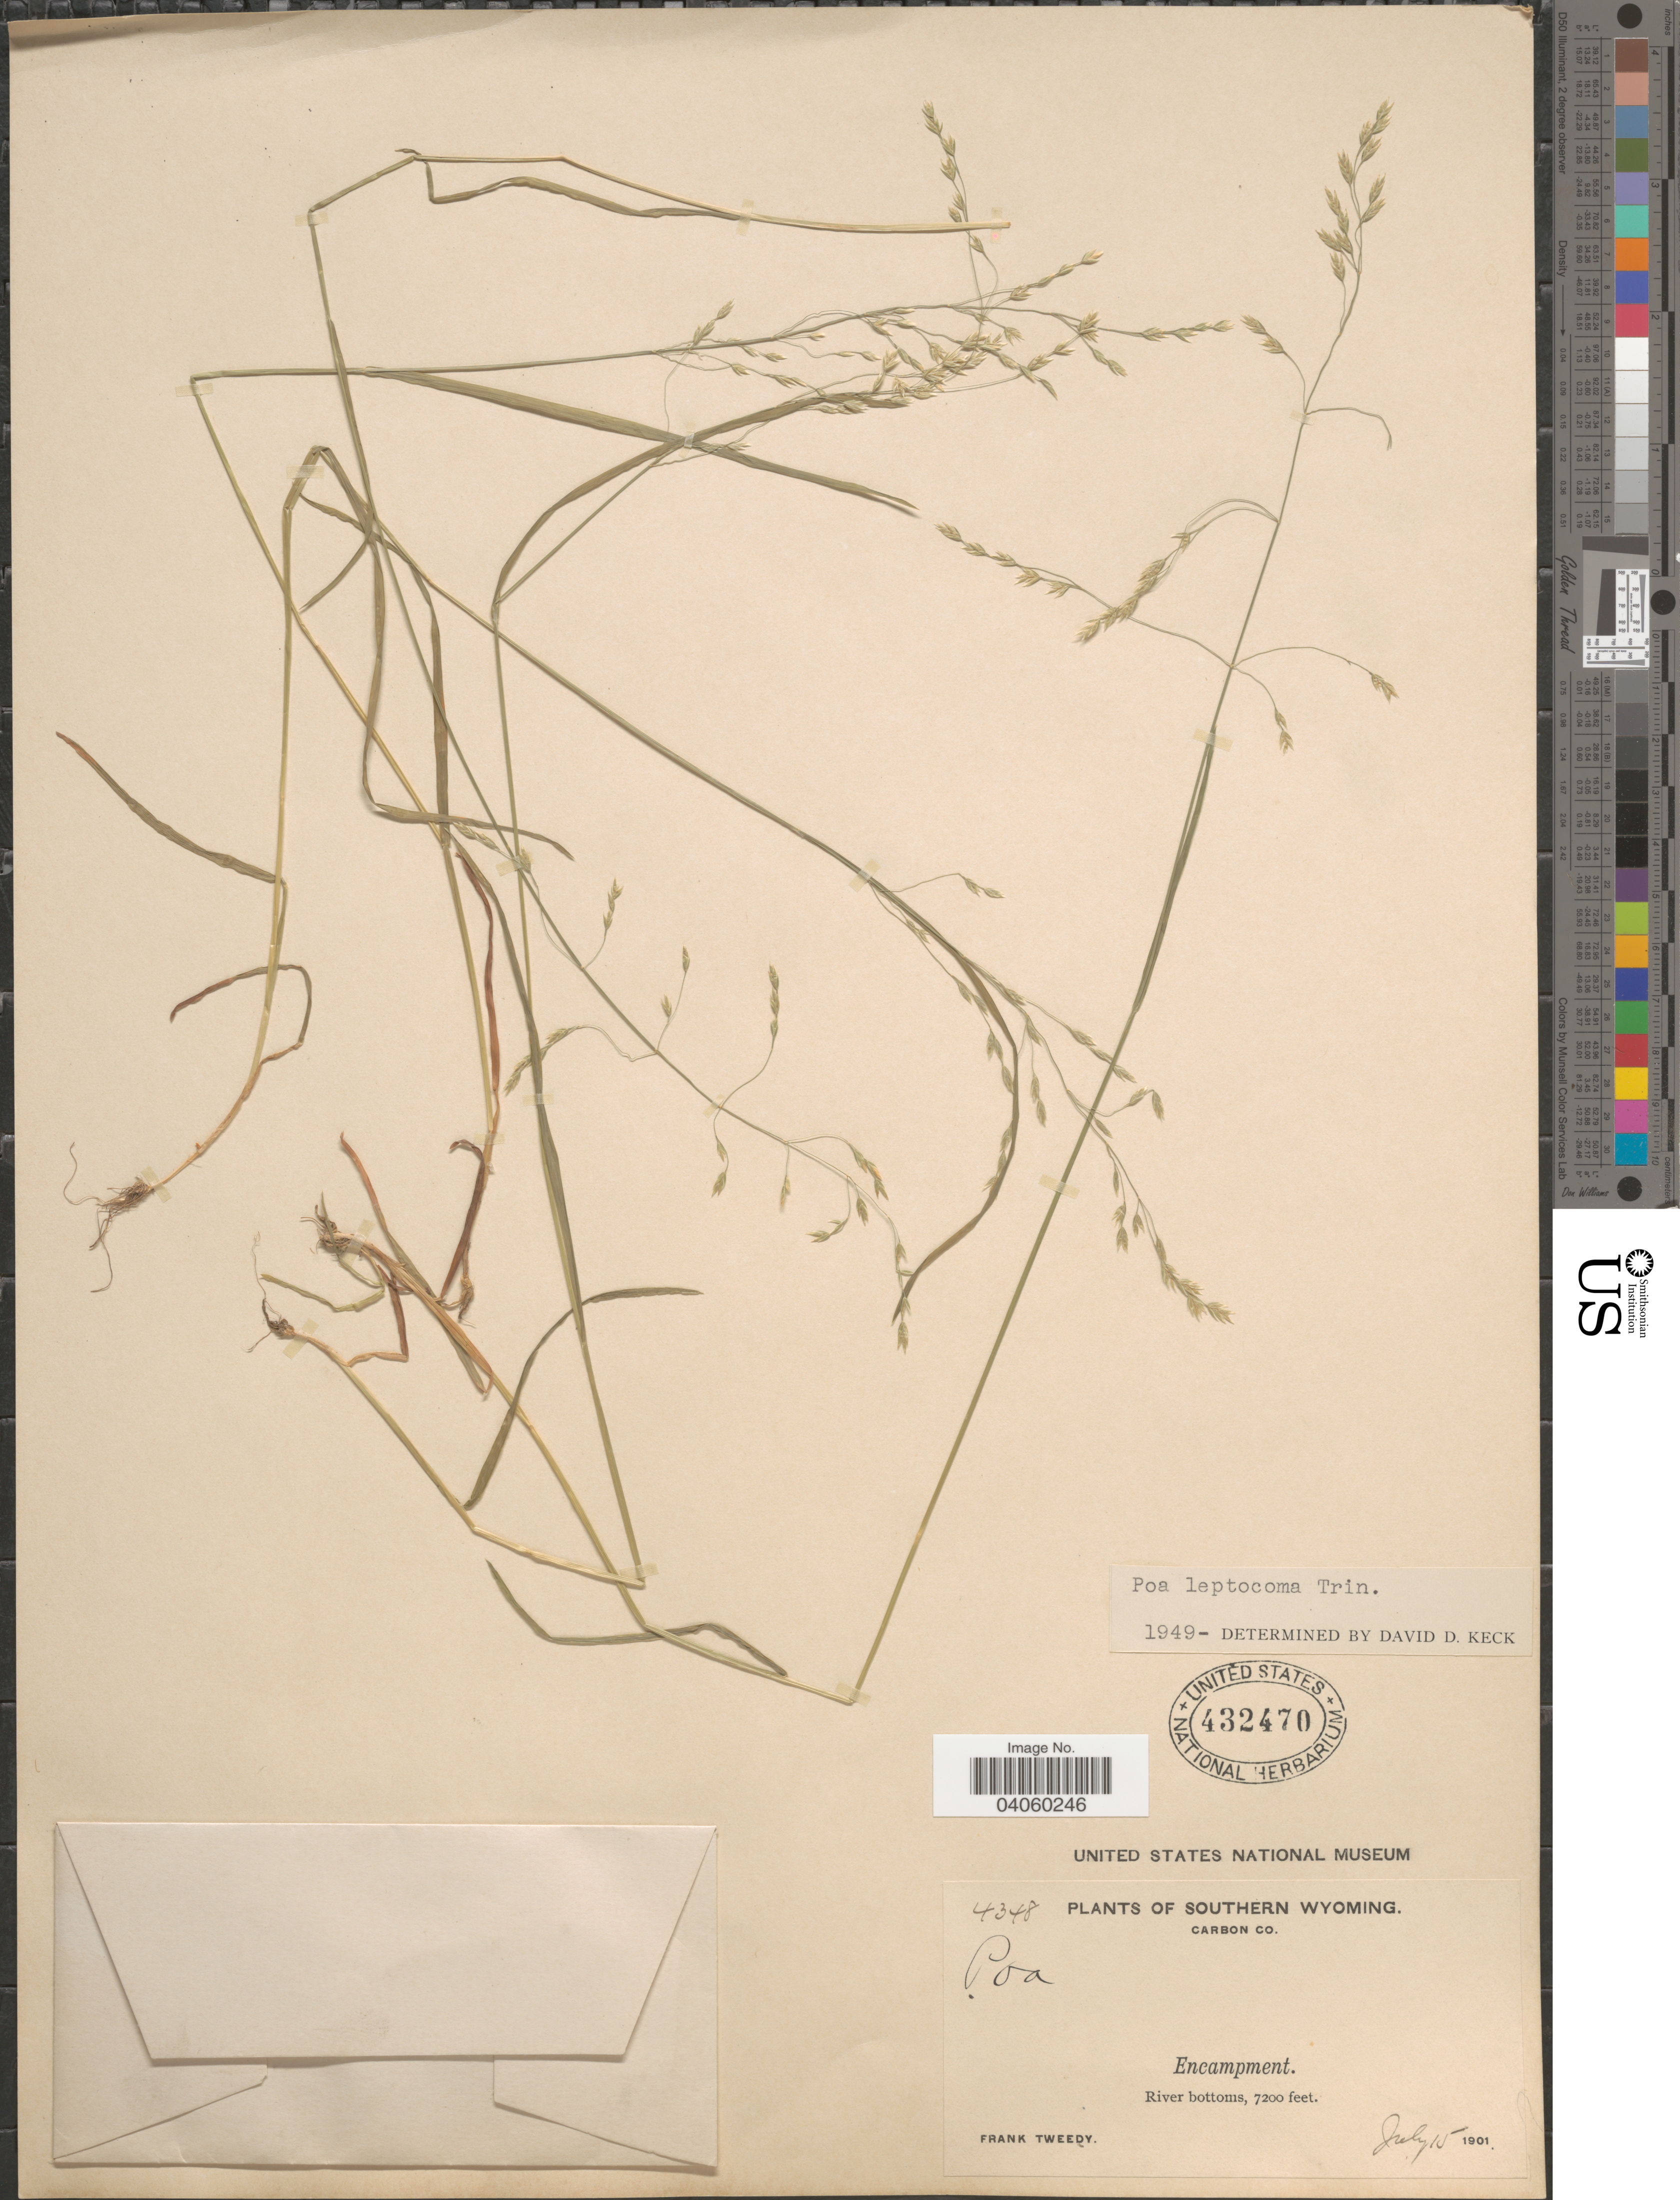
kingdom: Plantae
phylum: Tracheophyta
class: Liliopsida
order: Poales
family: Poaceae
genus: Poa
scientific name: Poa leptocoma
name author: Trin.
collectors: F. Tweedy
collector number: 4348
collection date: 1901-07-15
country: United States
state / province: Wyoming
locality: Southern Wyoming. Carbon Co. Encampment. River bottom.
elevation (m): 2195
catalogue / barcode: US 432470